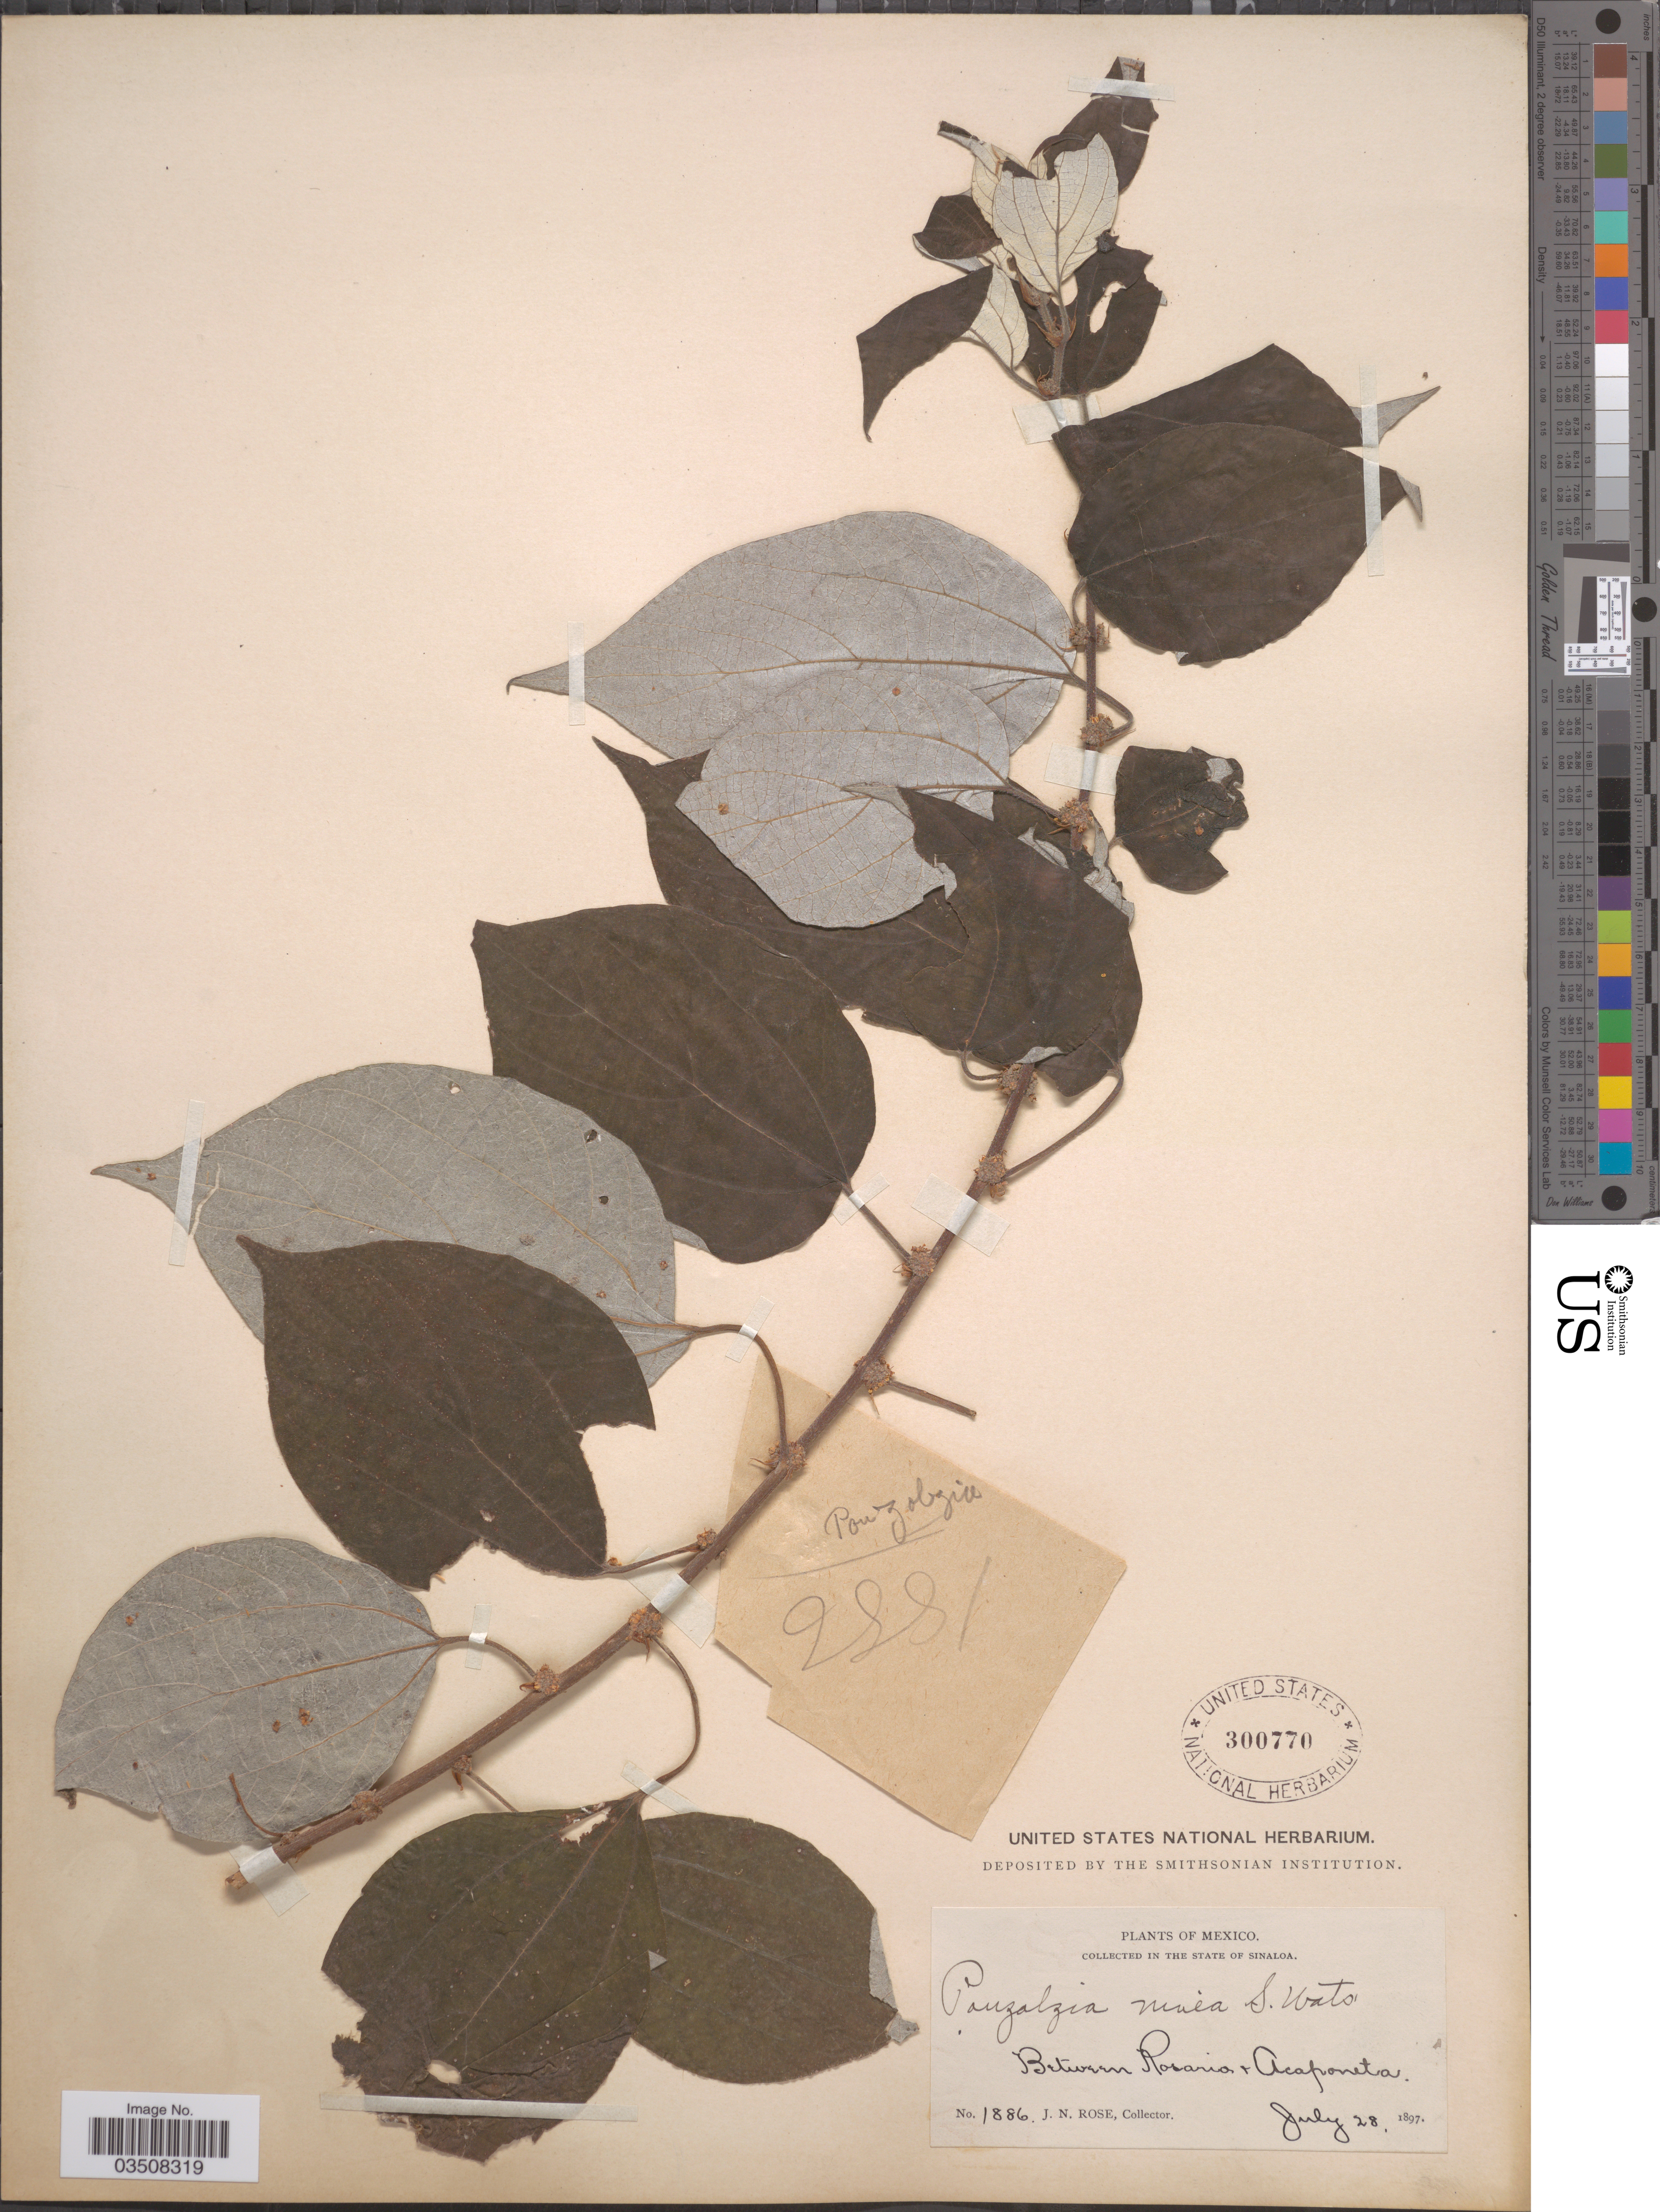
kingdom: Plantae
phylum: Tracheophyta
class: Magnoliopsida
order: Rosales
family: Urticaceae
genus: Pouzolzia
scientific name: Pouzolzia nivea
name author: S. Watson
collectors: J. N. Rose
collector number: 1886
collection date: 1897-07-28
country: Mexico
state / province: Sinaloa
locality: Between Rosaria & Acaponeta.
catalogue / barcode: US 300770